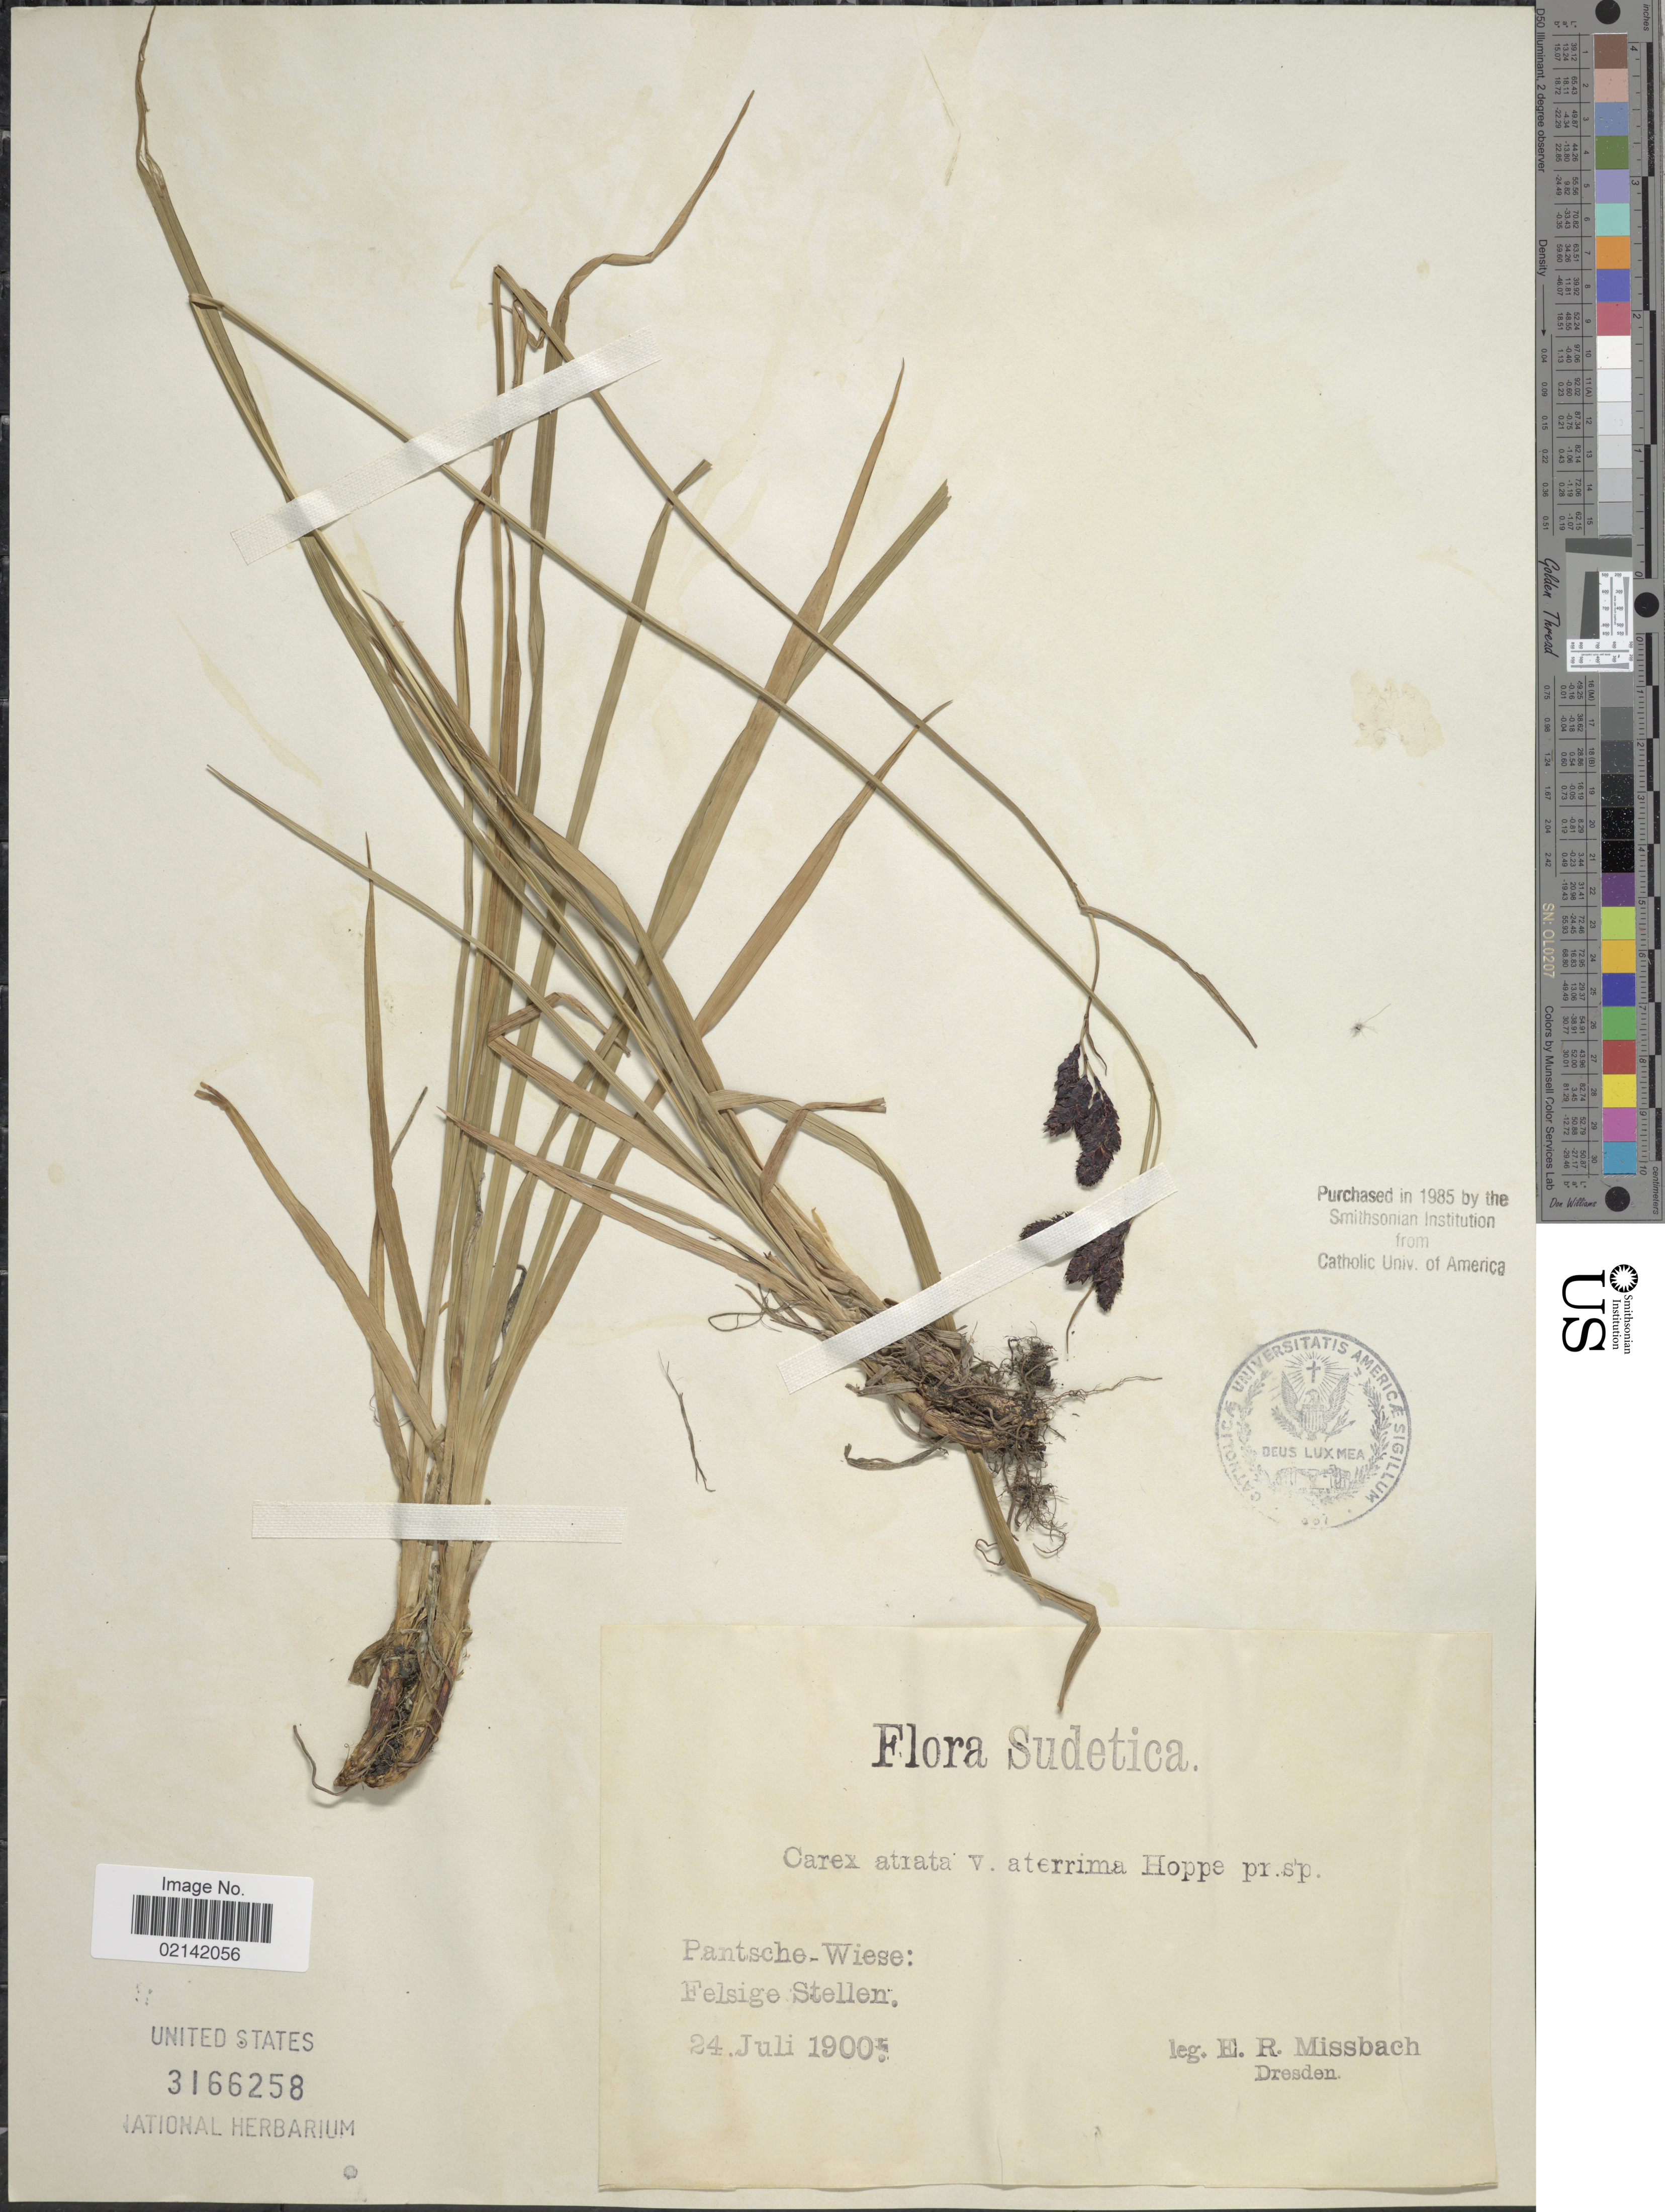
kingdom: Plantae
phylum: Tracheophyta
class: Liliopsida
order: Poales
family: Cyperaceae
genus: Carex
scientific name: Carex atrata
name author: L.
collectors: E. Missbach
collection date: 1900-07-24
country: Germany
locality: Sudetica, Pantsche-Wiese: Felsige Stellen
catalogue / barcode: US 3166258